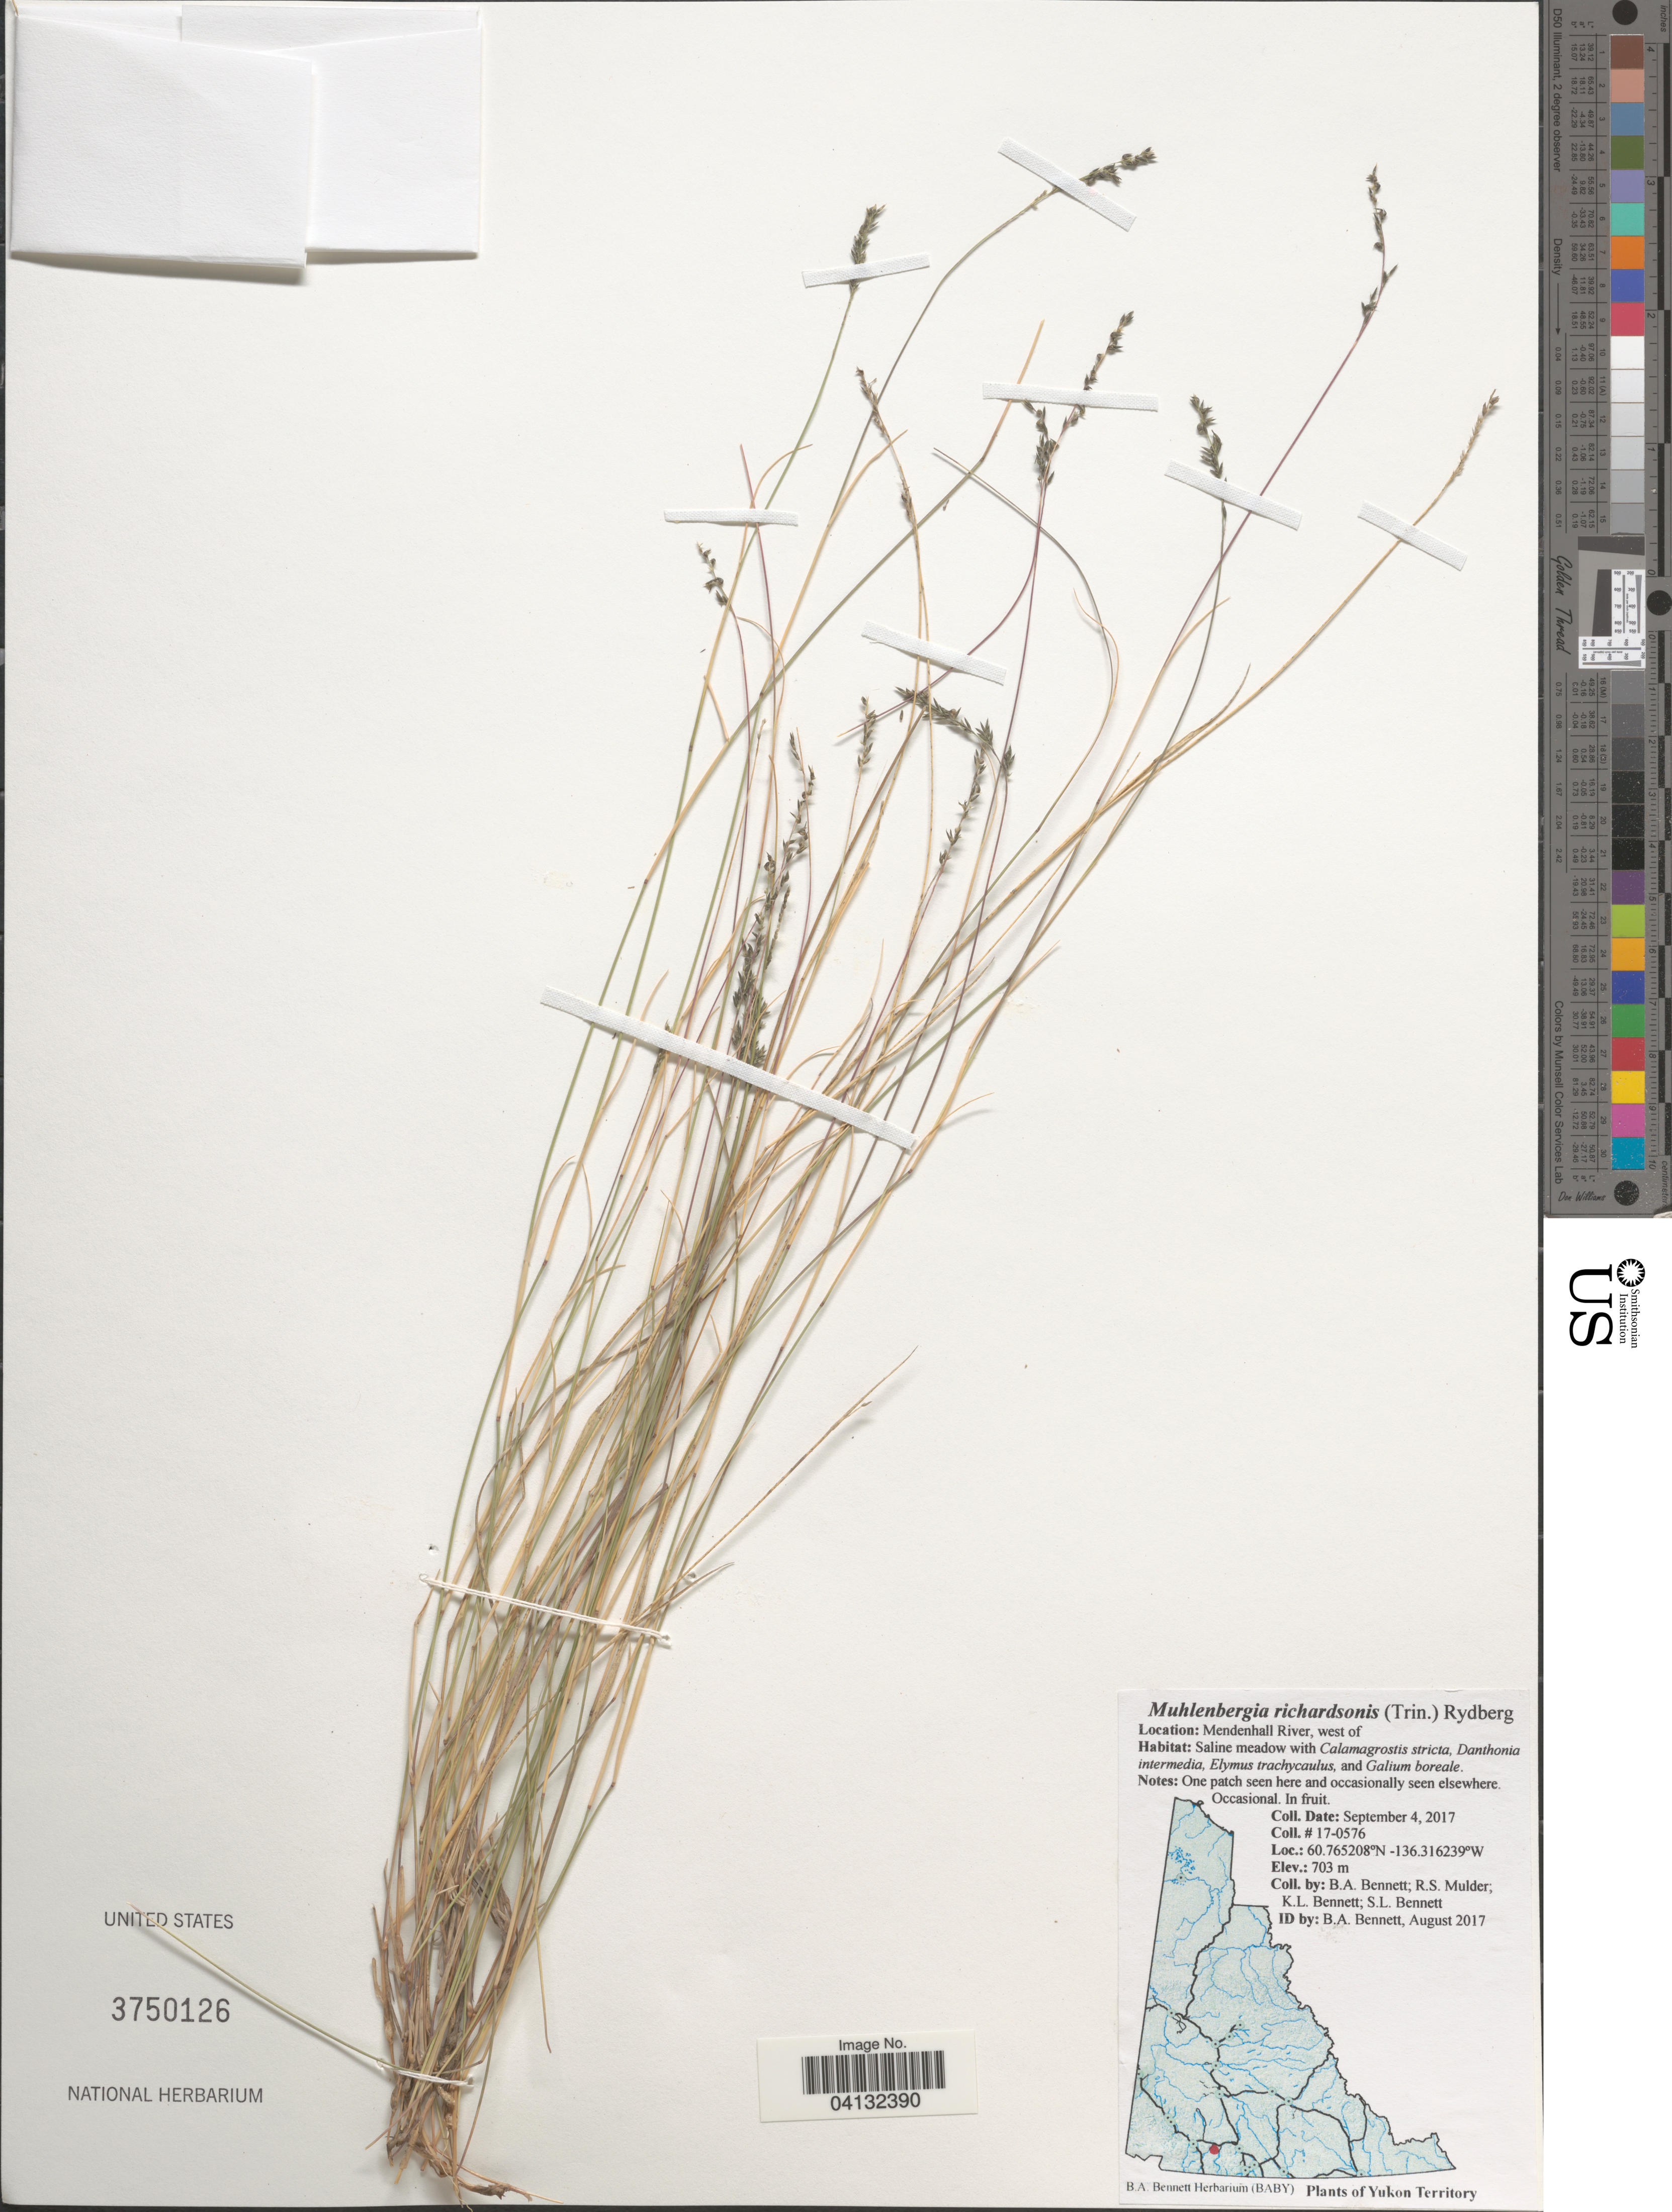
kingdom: Plantae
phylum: Tracheophyta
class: Liliopsida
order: Poales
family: Poaceae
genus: Muhlenbergia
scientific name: Muhlenbergia richardsonis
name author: (Trin.) Rydb.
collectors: B. A. Bennett, R. Mulder, K. Bennett & S. Bennett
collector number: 17-0576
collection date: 2017-09-04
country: Canada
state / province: Yukon Territory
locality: Mendenhall River, west of.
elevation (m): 703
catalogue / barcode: US 3750126